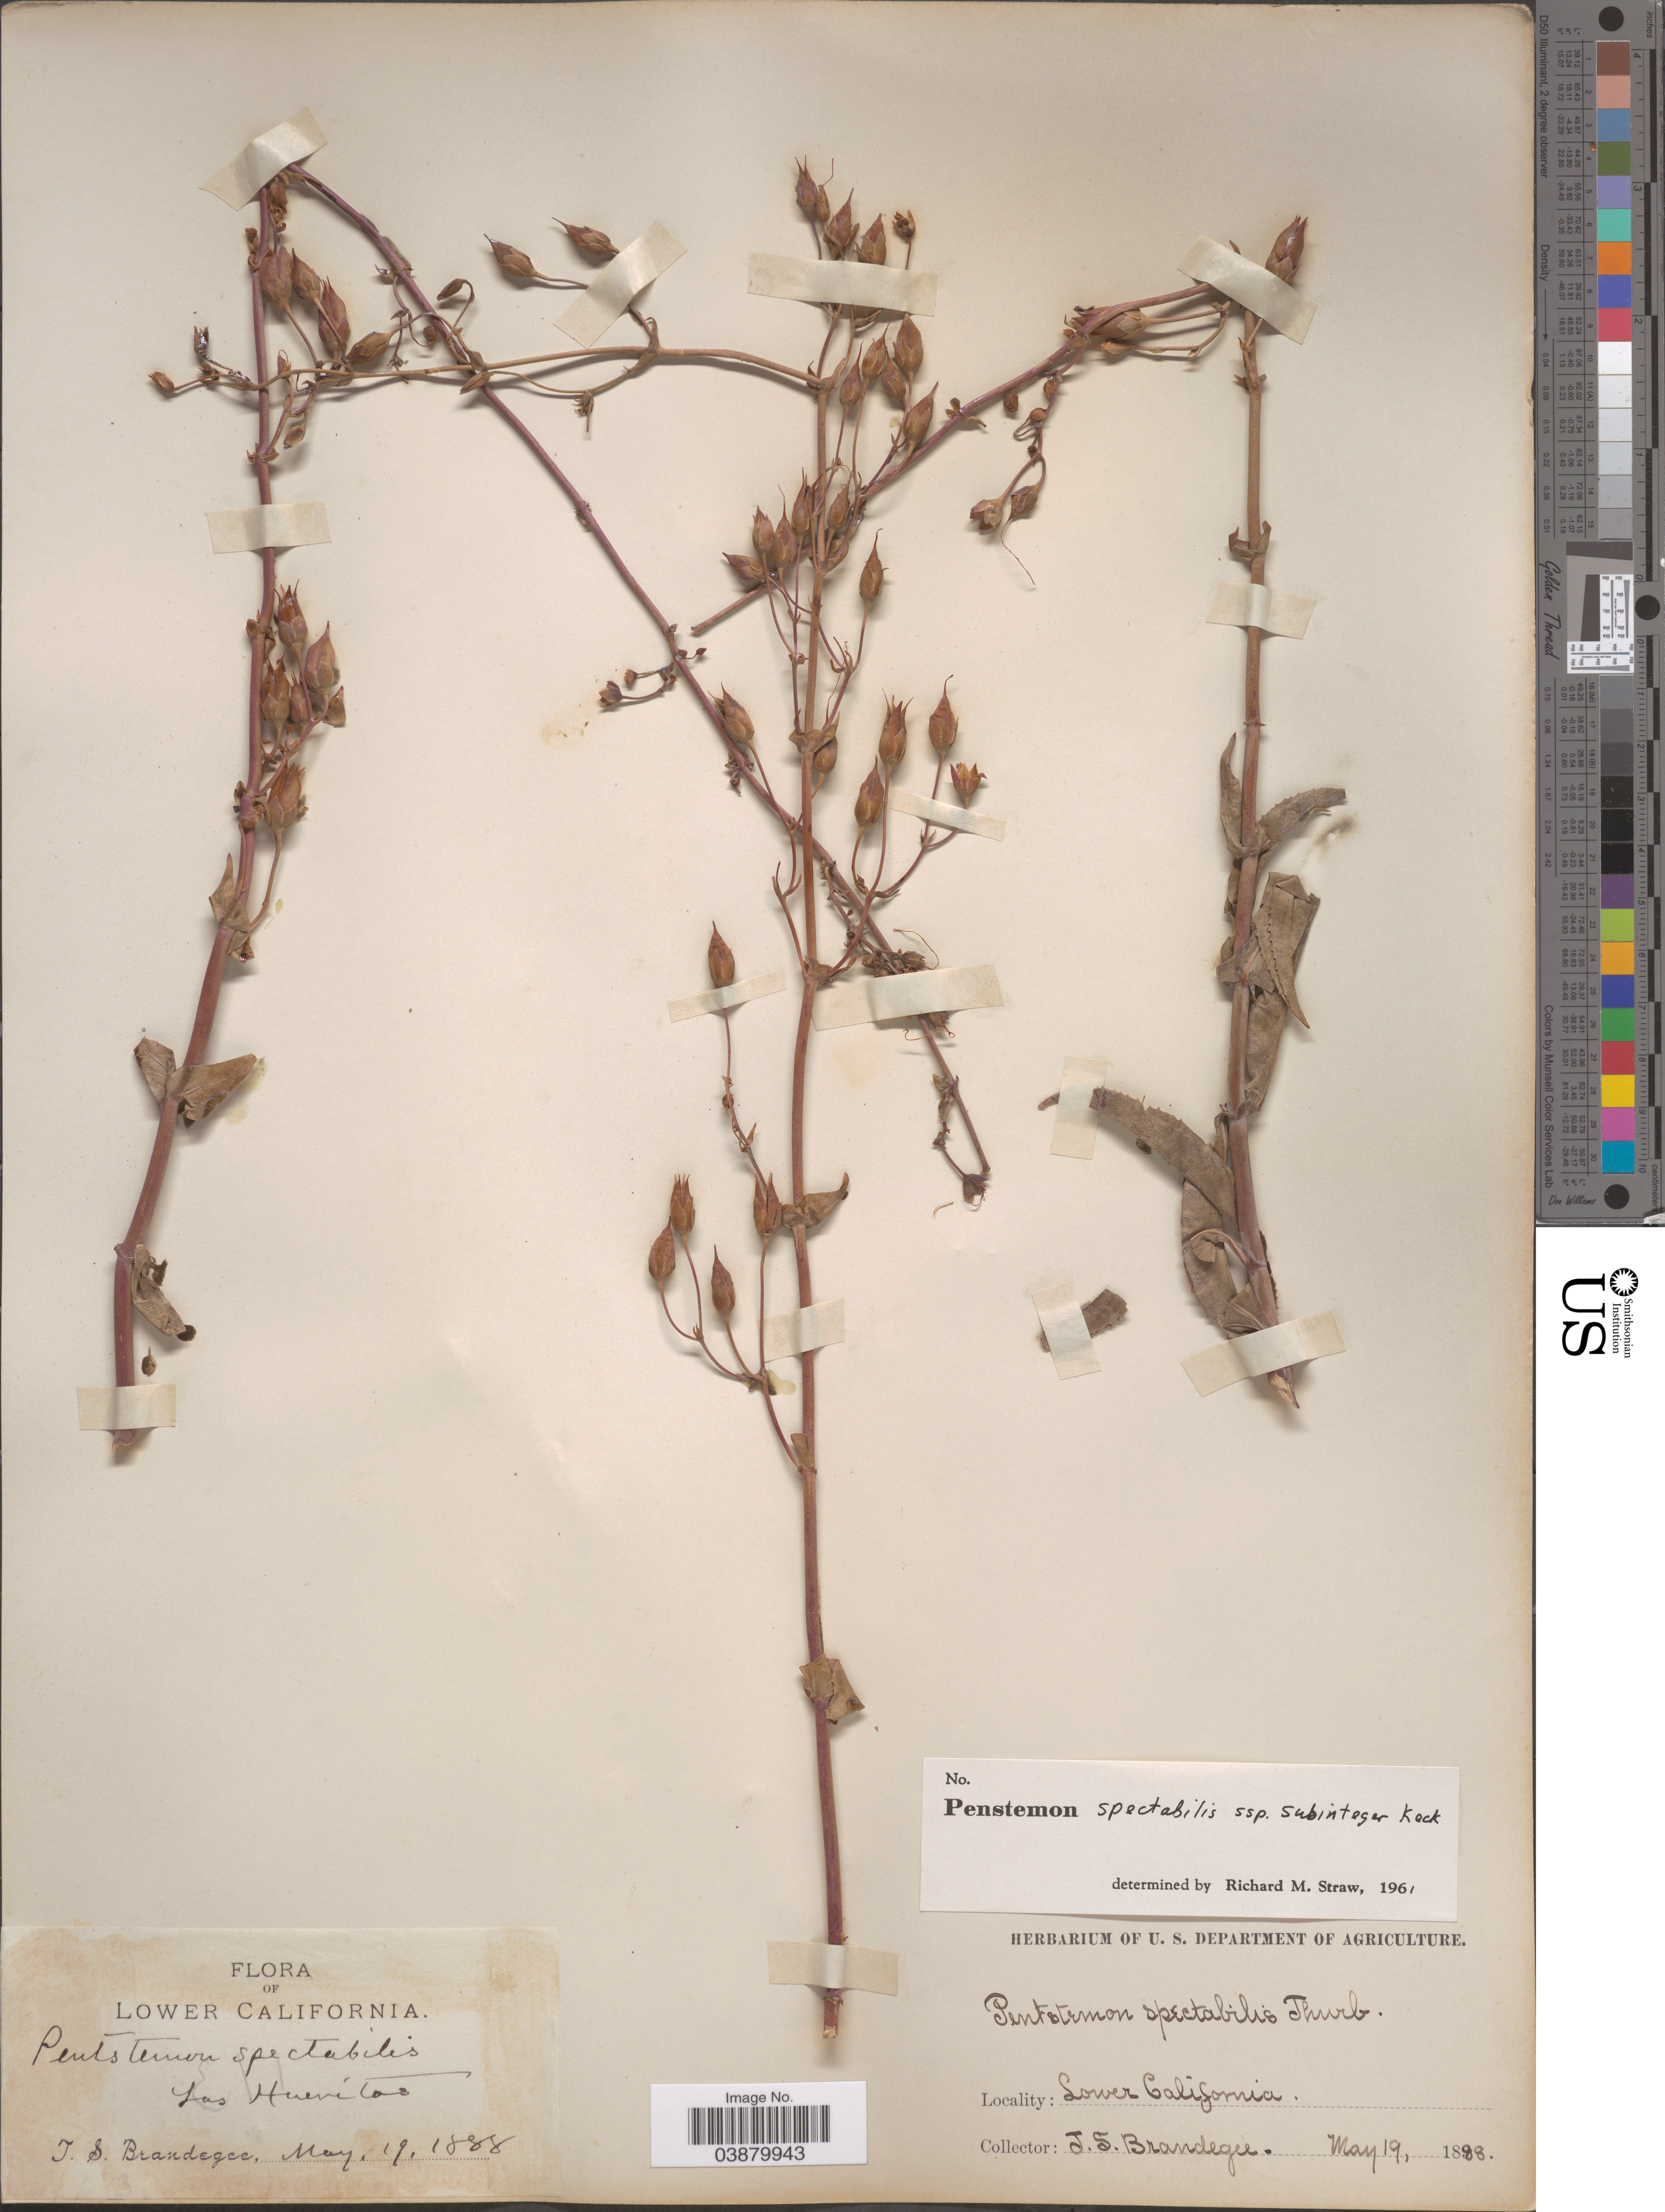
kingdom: Plantae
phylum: Tracheophyta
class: Magnoliopsida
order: Lamiales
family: Plantaginaceae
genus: Penstemon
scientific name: Penstemon spectabilis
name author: Thurb. ex Torr. & A. Gray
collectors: T. S. Brandegee (herbarium)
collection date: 1888-05-19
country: Mexico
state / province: Baja California Sur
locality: Las Huevitos. Lower California.